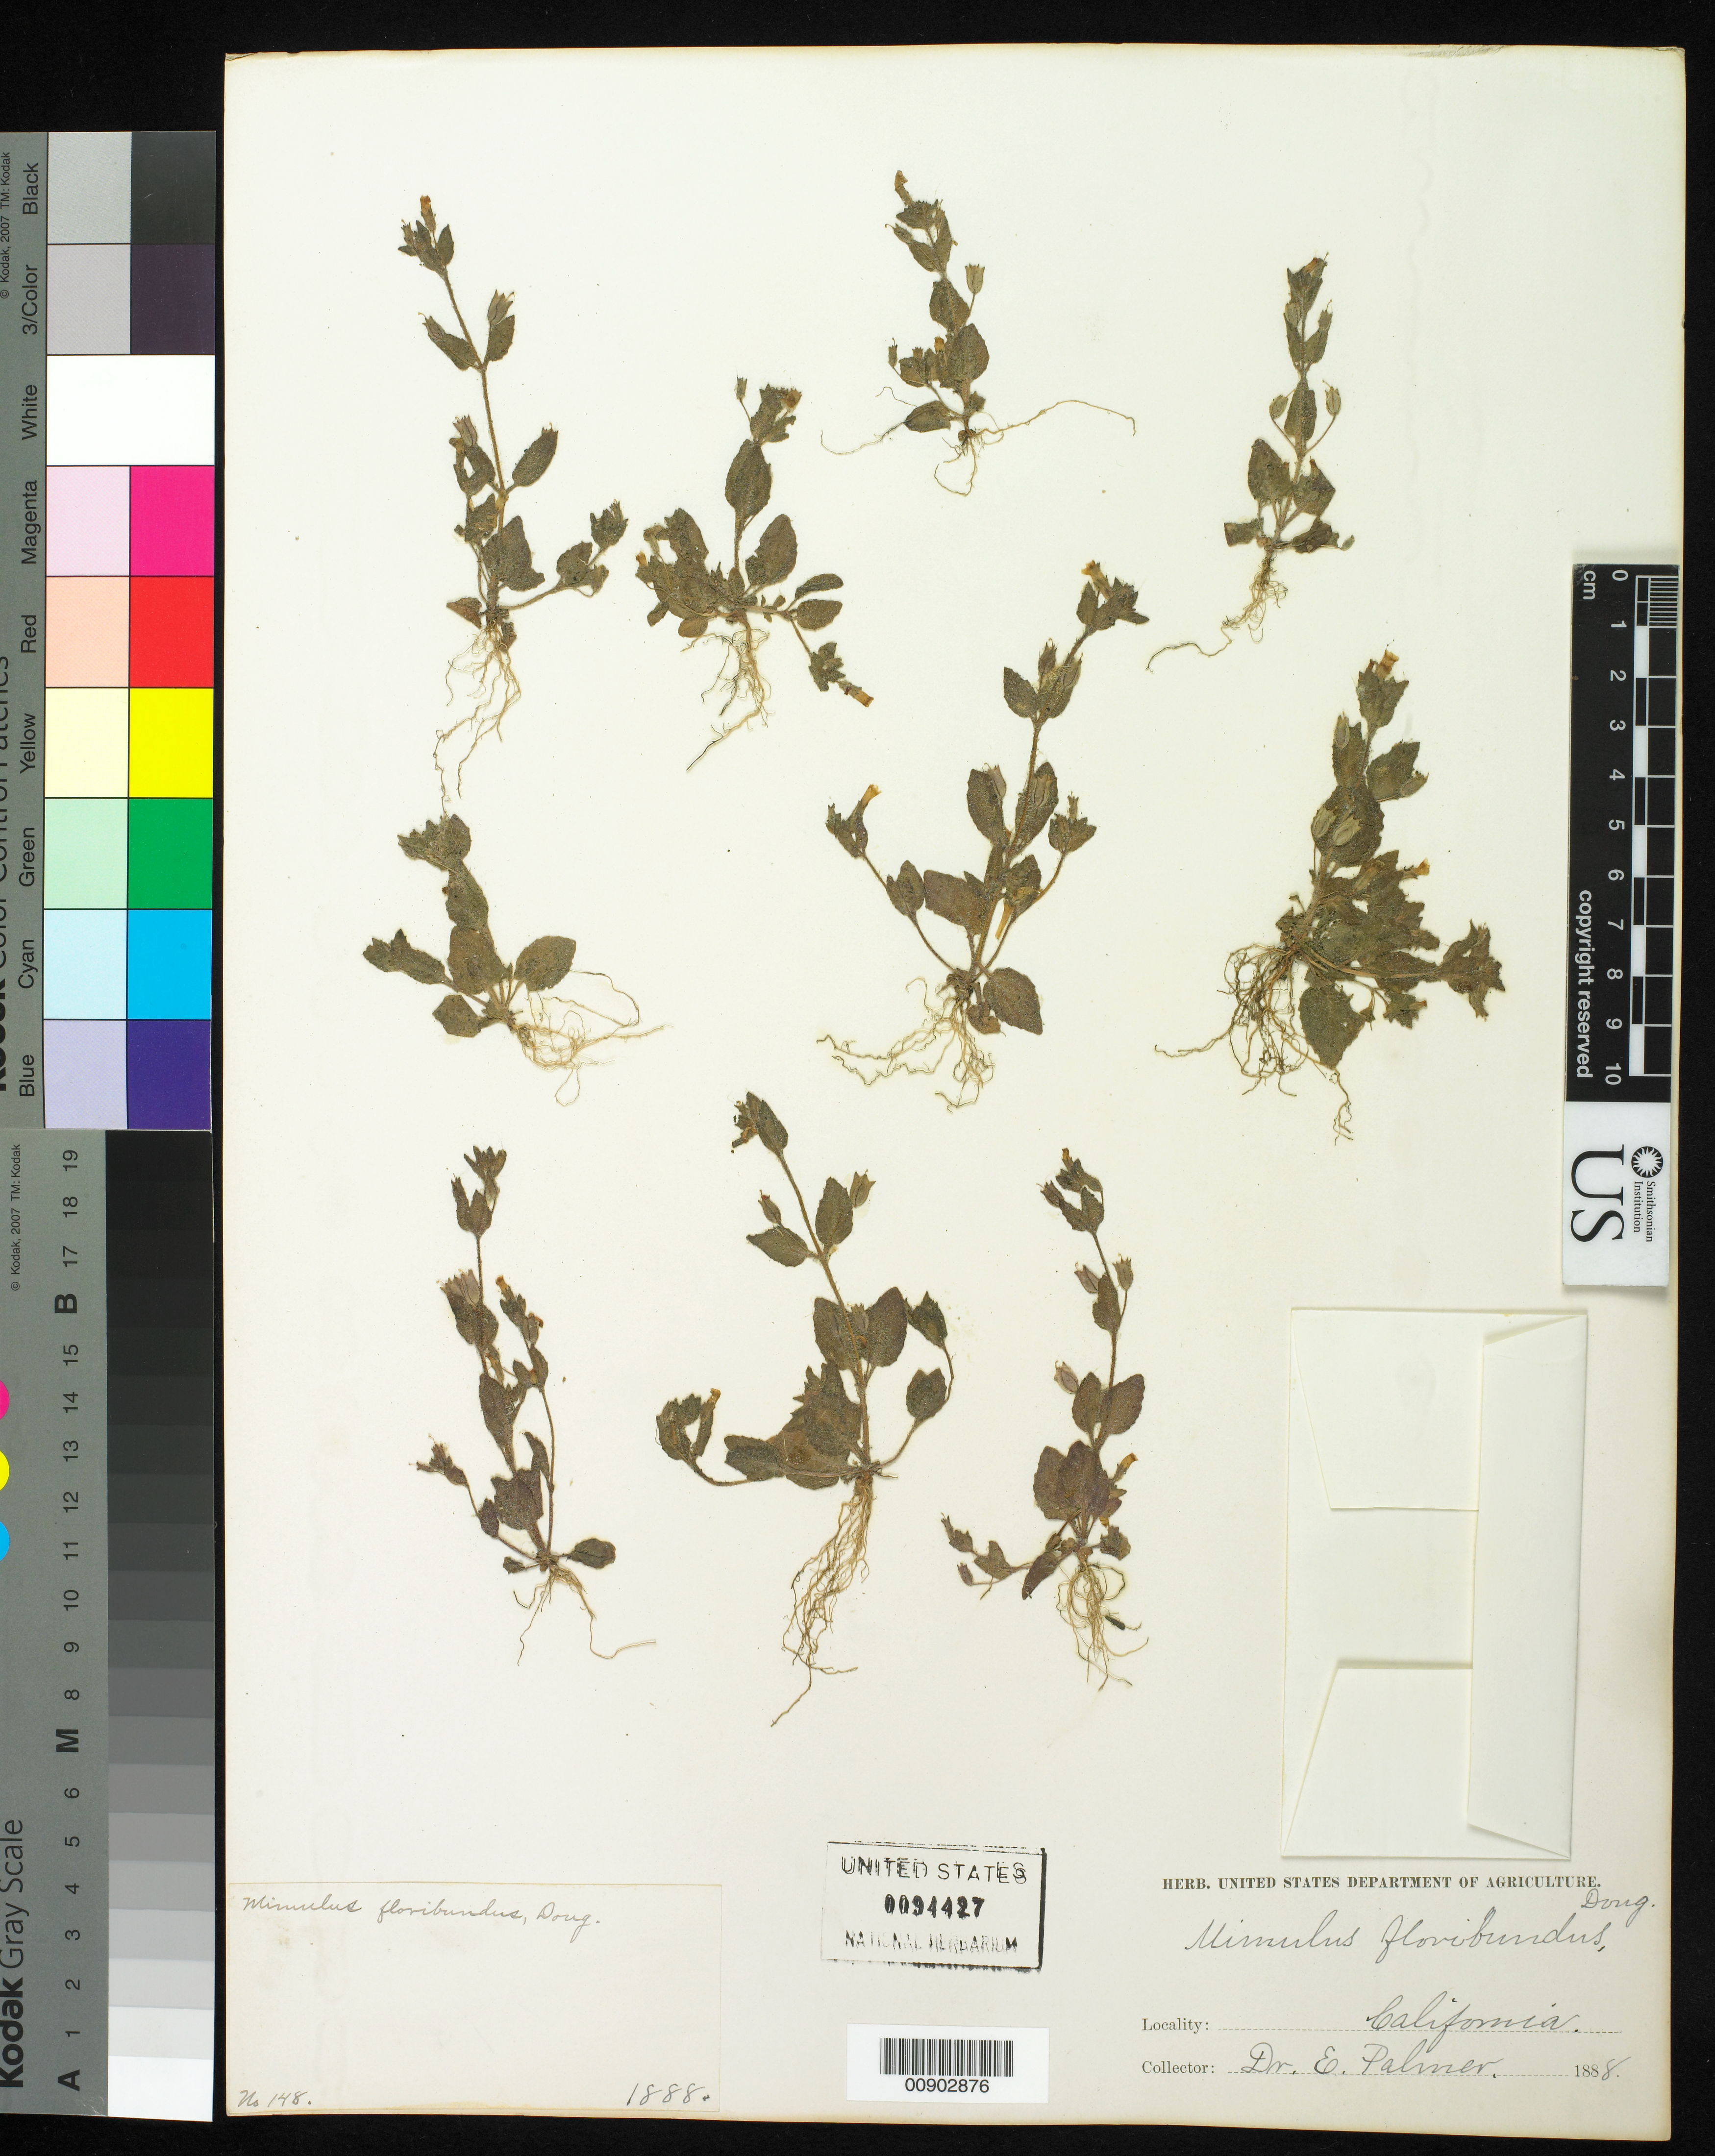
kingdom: Plantae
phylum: Tracheophyta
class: Magnoliopsida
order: Lamiales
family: Phrymaceae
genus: Mimulus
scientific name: Mimulus floribundus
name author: Douglas ex Lindl.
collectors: E. Palmer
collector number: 148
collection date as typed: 1888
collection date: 1888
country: United States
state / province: California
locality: California.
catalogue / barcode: US 94427